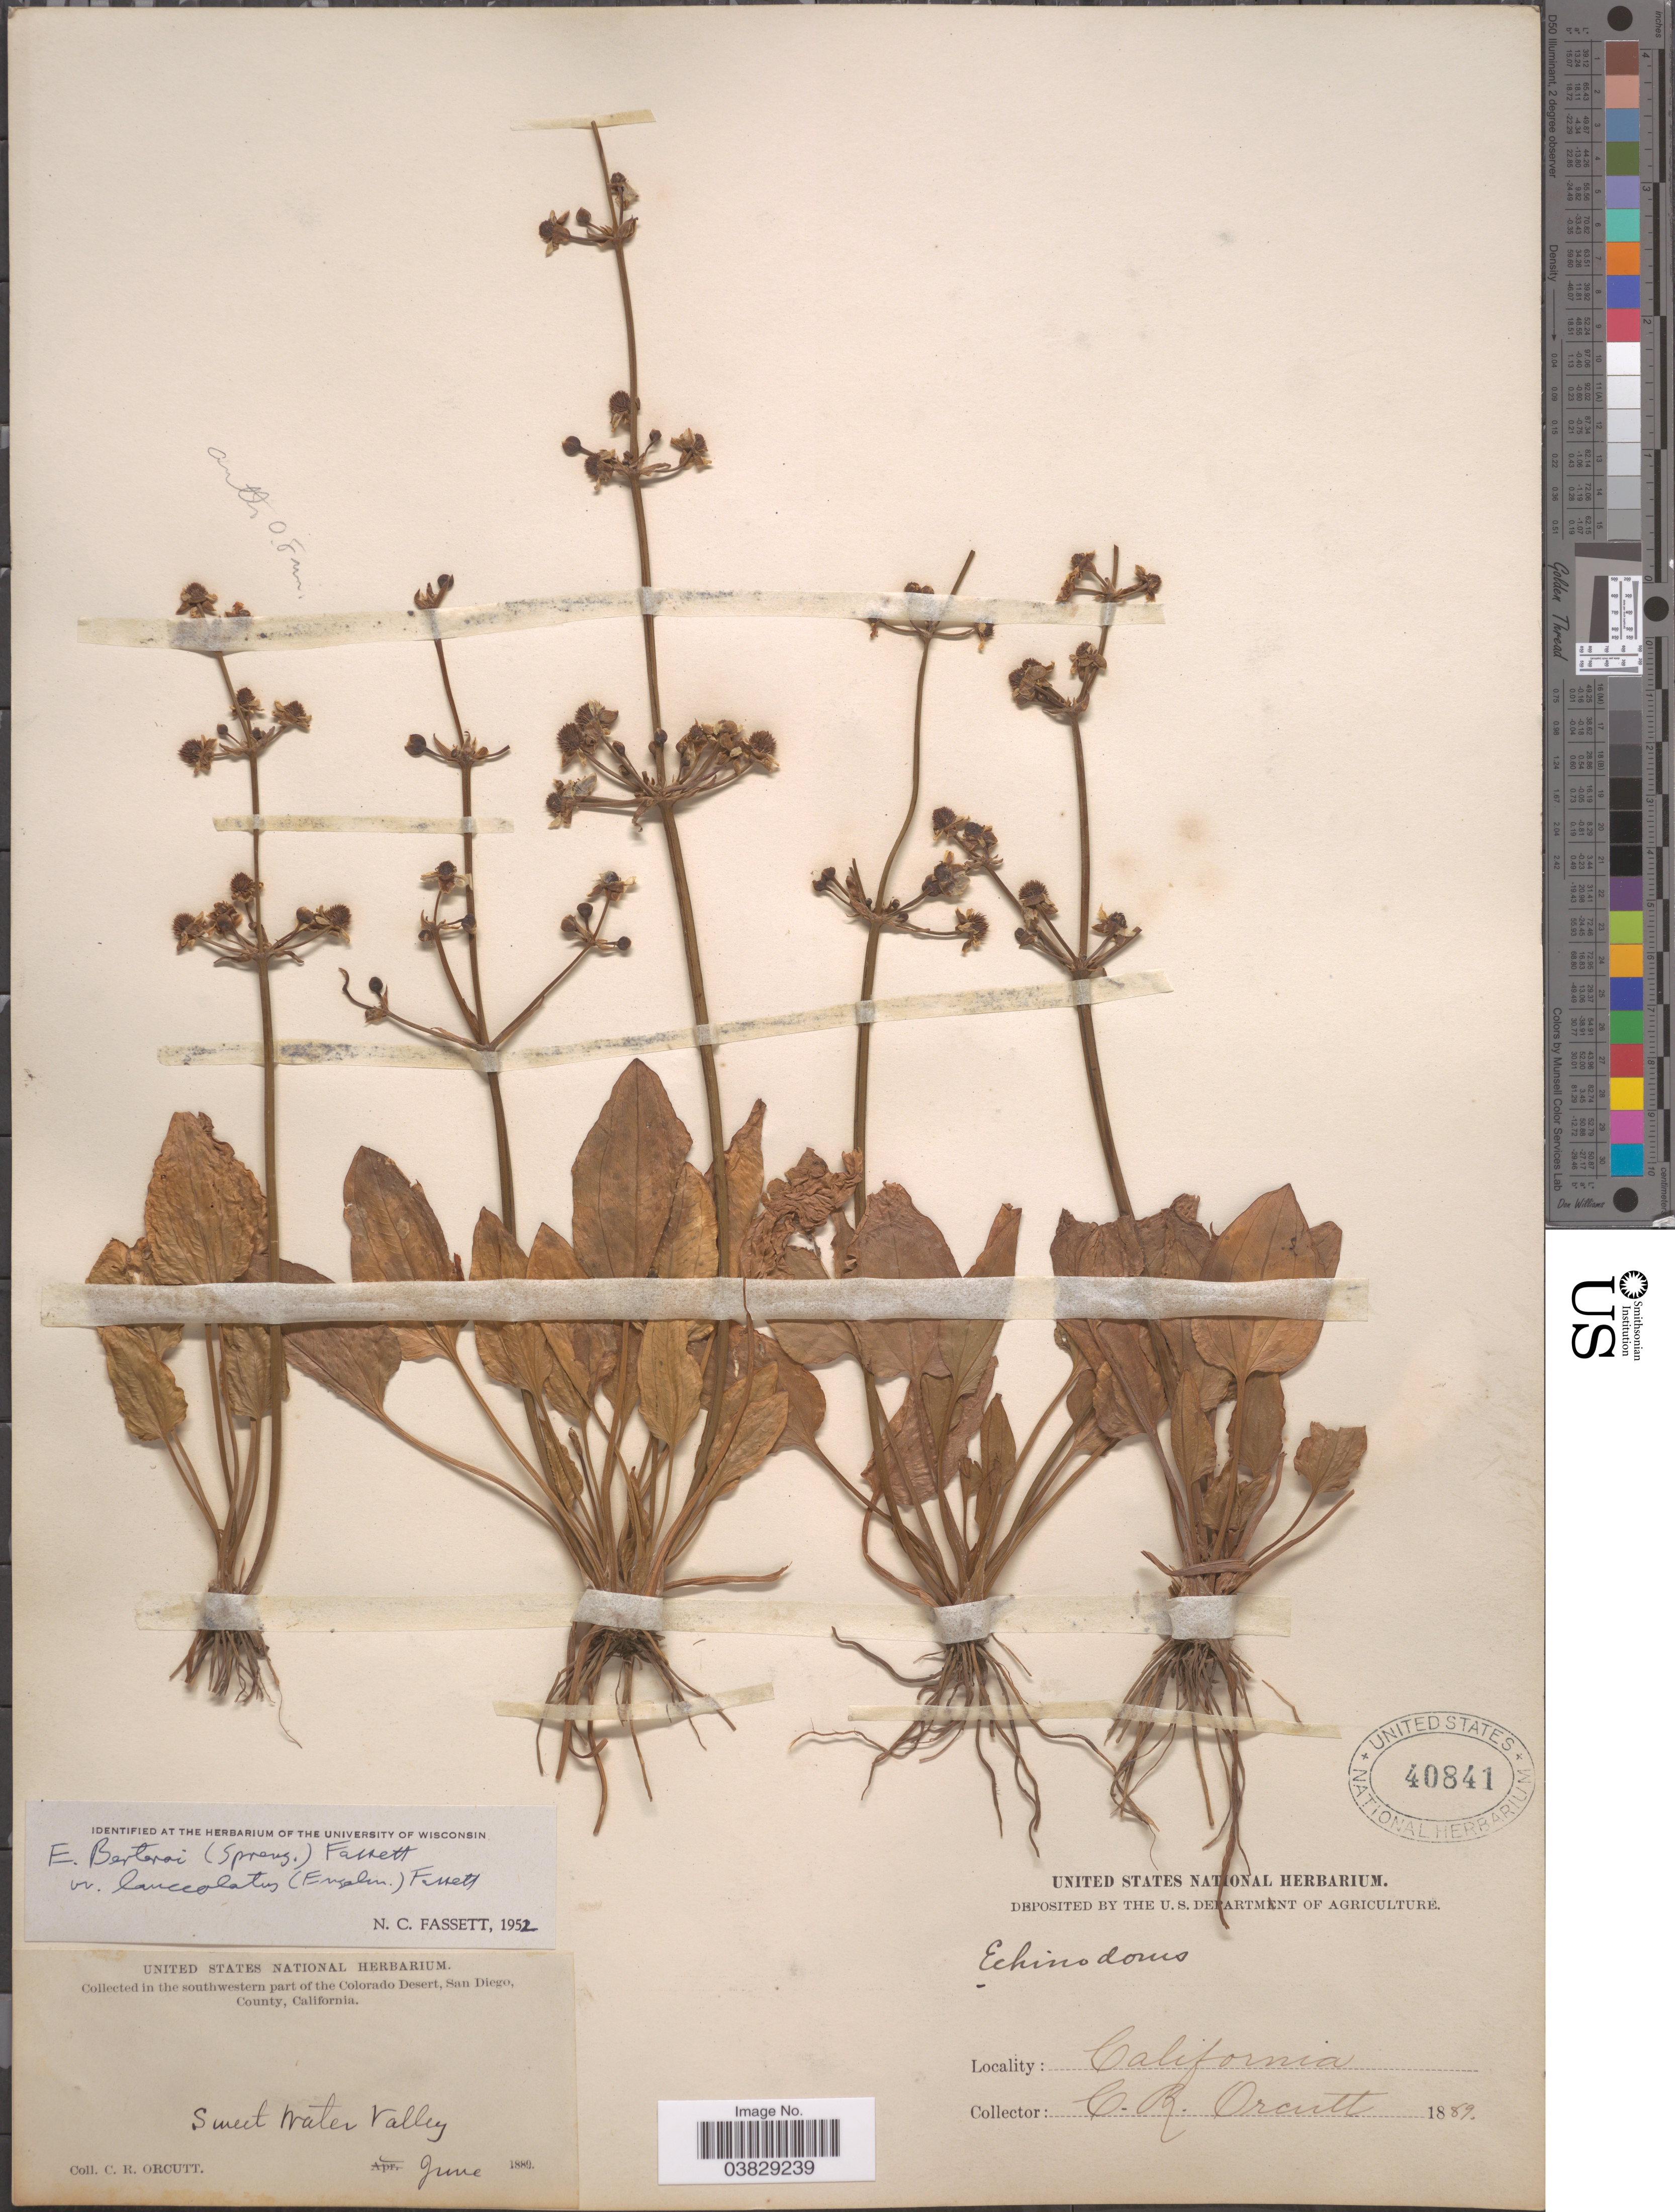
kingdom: Plantae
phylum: Tracheophyta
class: Liliopsida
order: Alismatales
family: Alismataceae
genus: Echinodorus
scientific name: Echinodorus berteroi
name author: (Spreng.) Fassett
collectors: C. R. Orcutt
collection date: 1889-06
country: United States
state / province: California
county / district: San Diego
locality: Southwestern part of the Colorado Desert, San Diego, County. Sweet Water Valley.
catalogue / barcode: US 40841